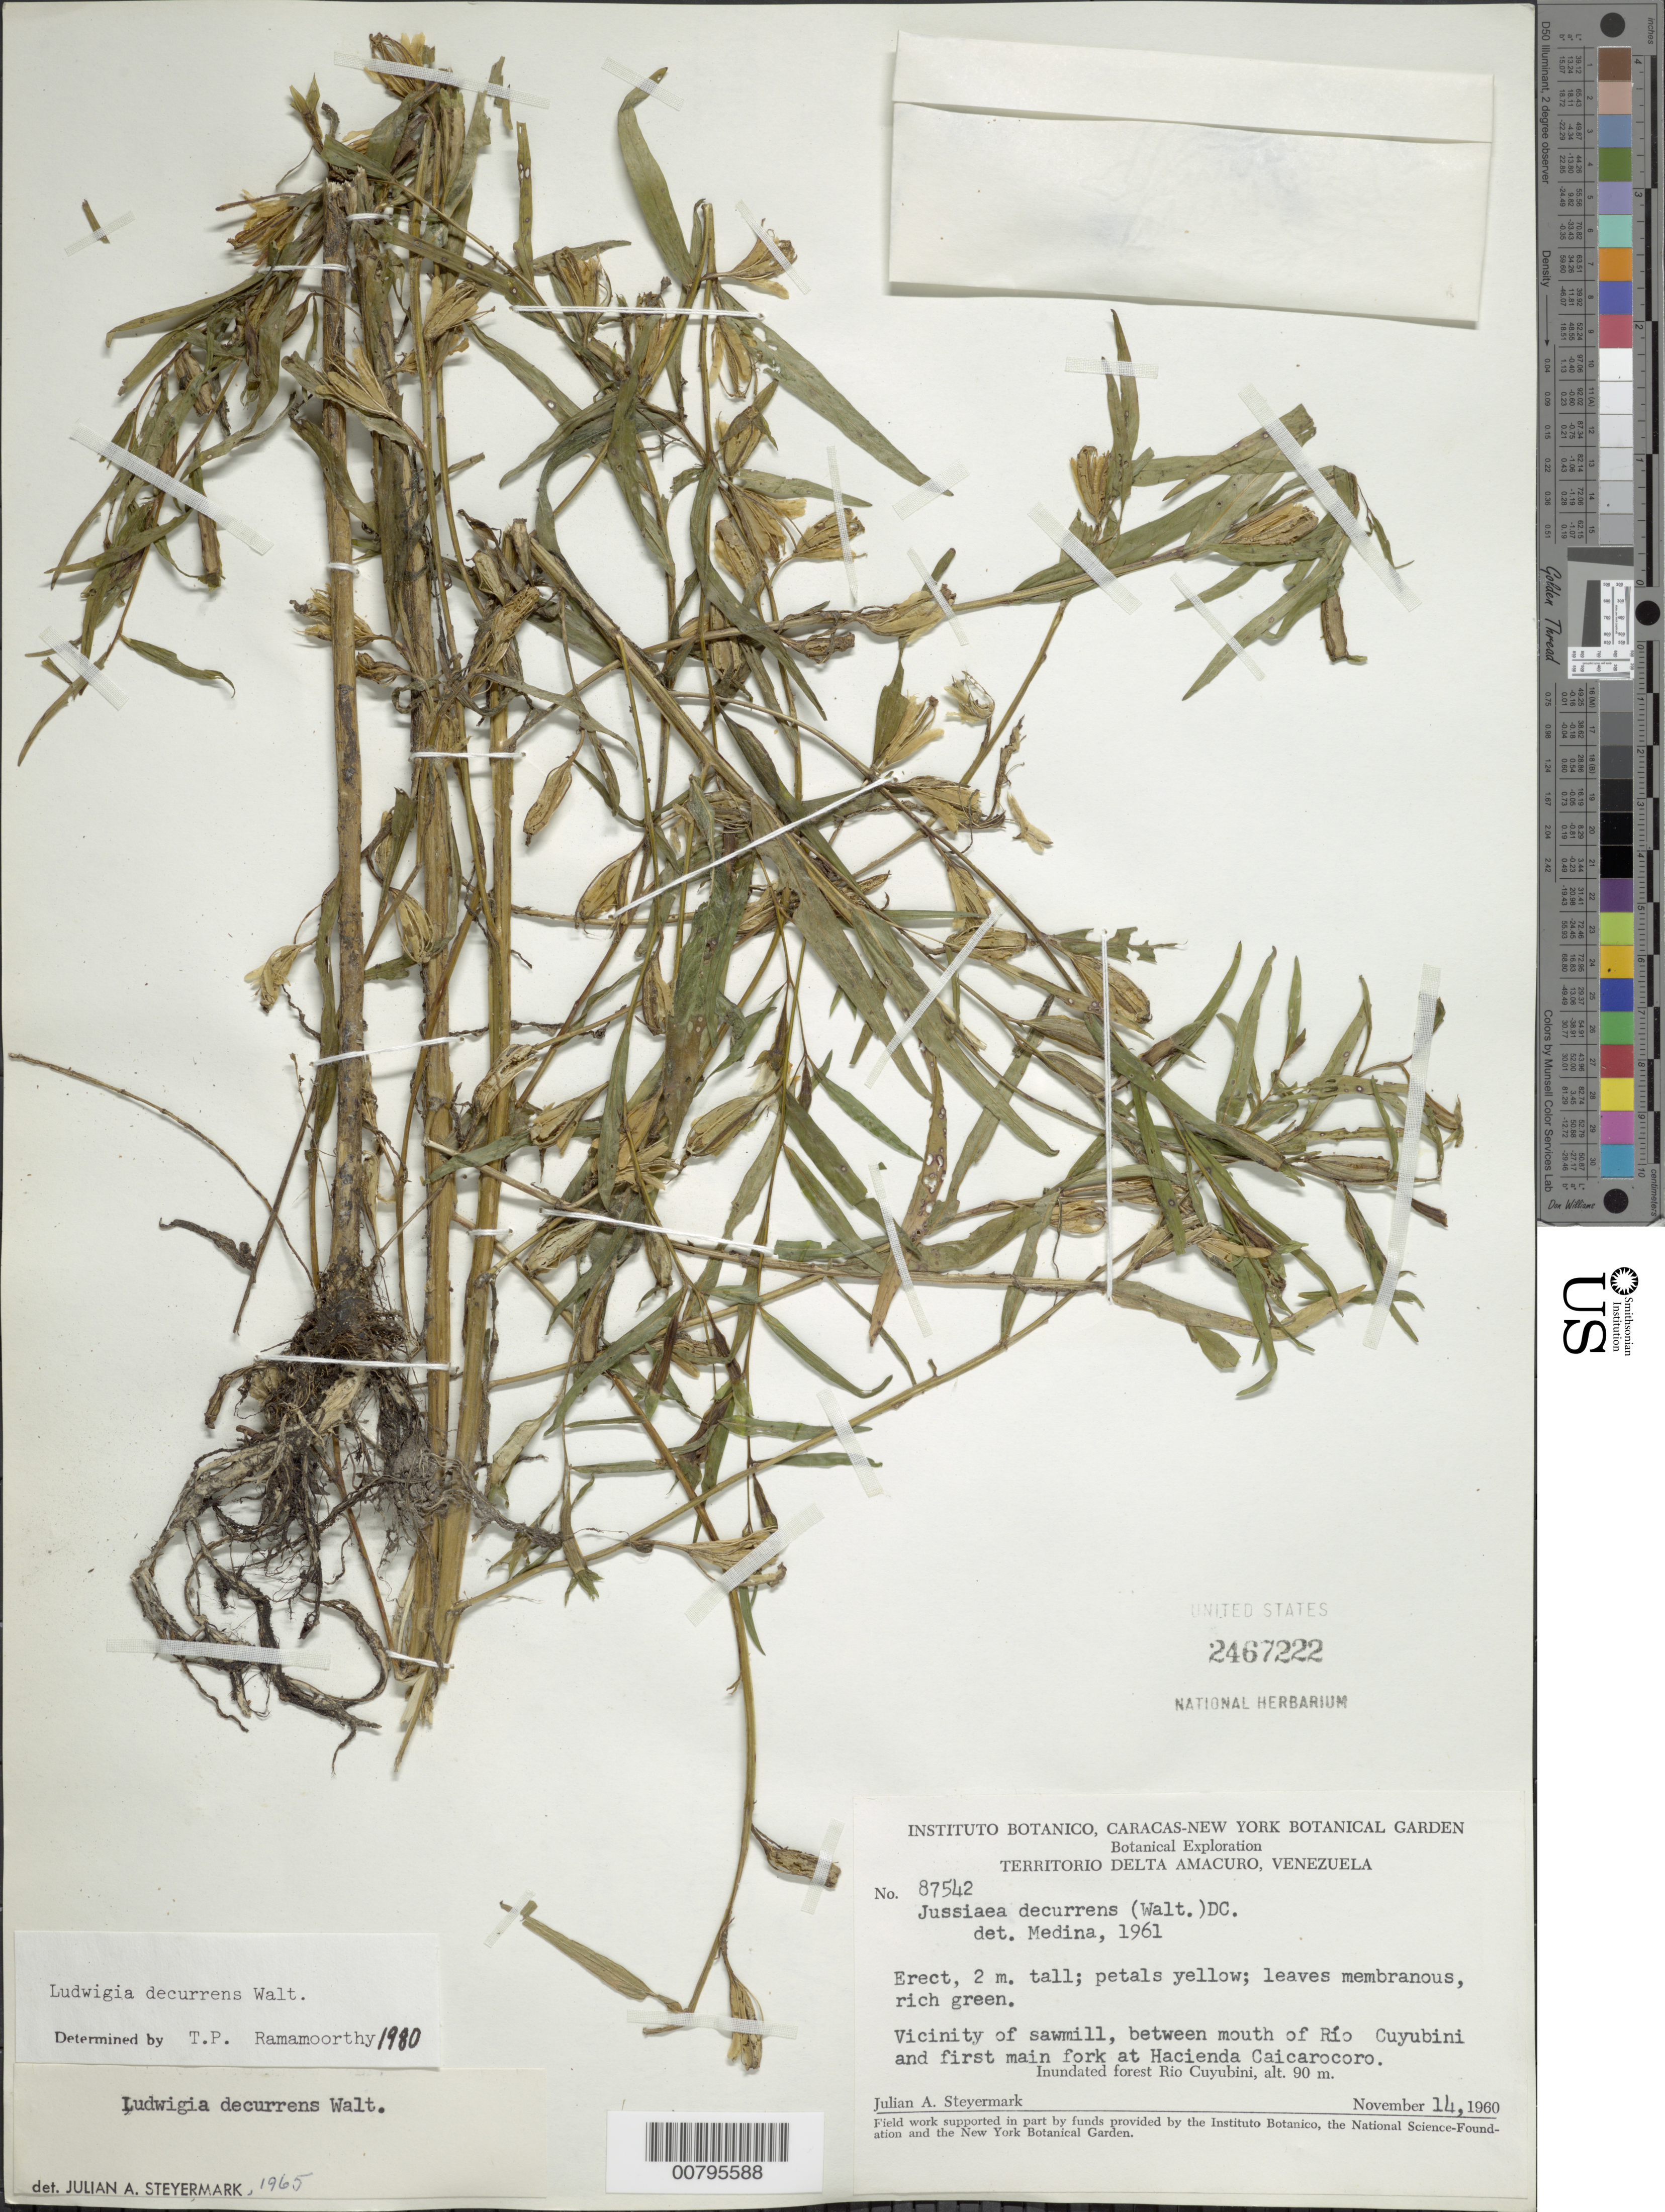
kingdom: Plantae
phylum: Tracheophyta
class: Magnoliopsida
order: Myrtales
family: Onagraceae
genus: Ludwigia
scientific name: Ludwigia decurrens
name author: Walter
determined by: Ramamoorthy, T. P.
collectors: J. Steyermark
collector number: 87542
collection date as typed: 14-Nov-60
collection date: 1960-11-14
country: Venezuela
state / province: Delta Amacuro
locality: Río Cuyubini, vic of sawmill, between mouth of Río Cuyubini and first main fork at Hacienda Caicarocoro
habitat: Inundated forest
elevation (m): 90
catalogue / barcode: US 2467222